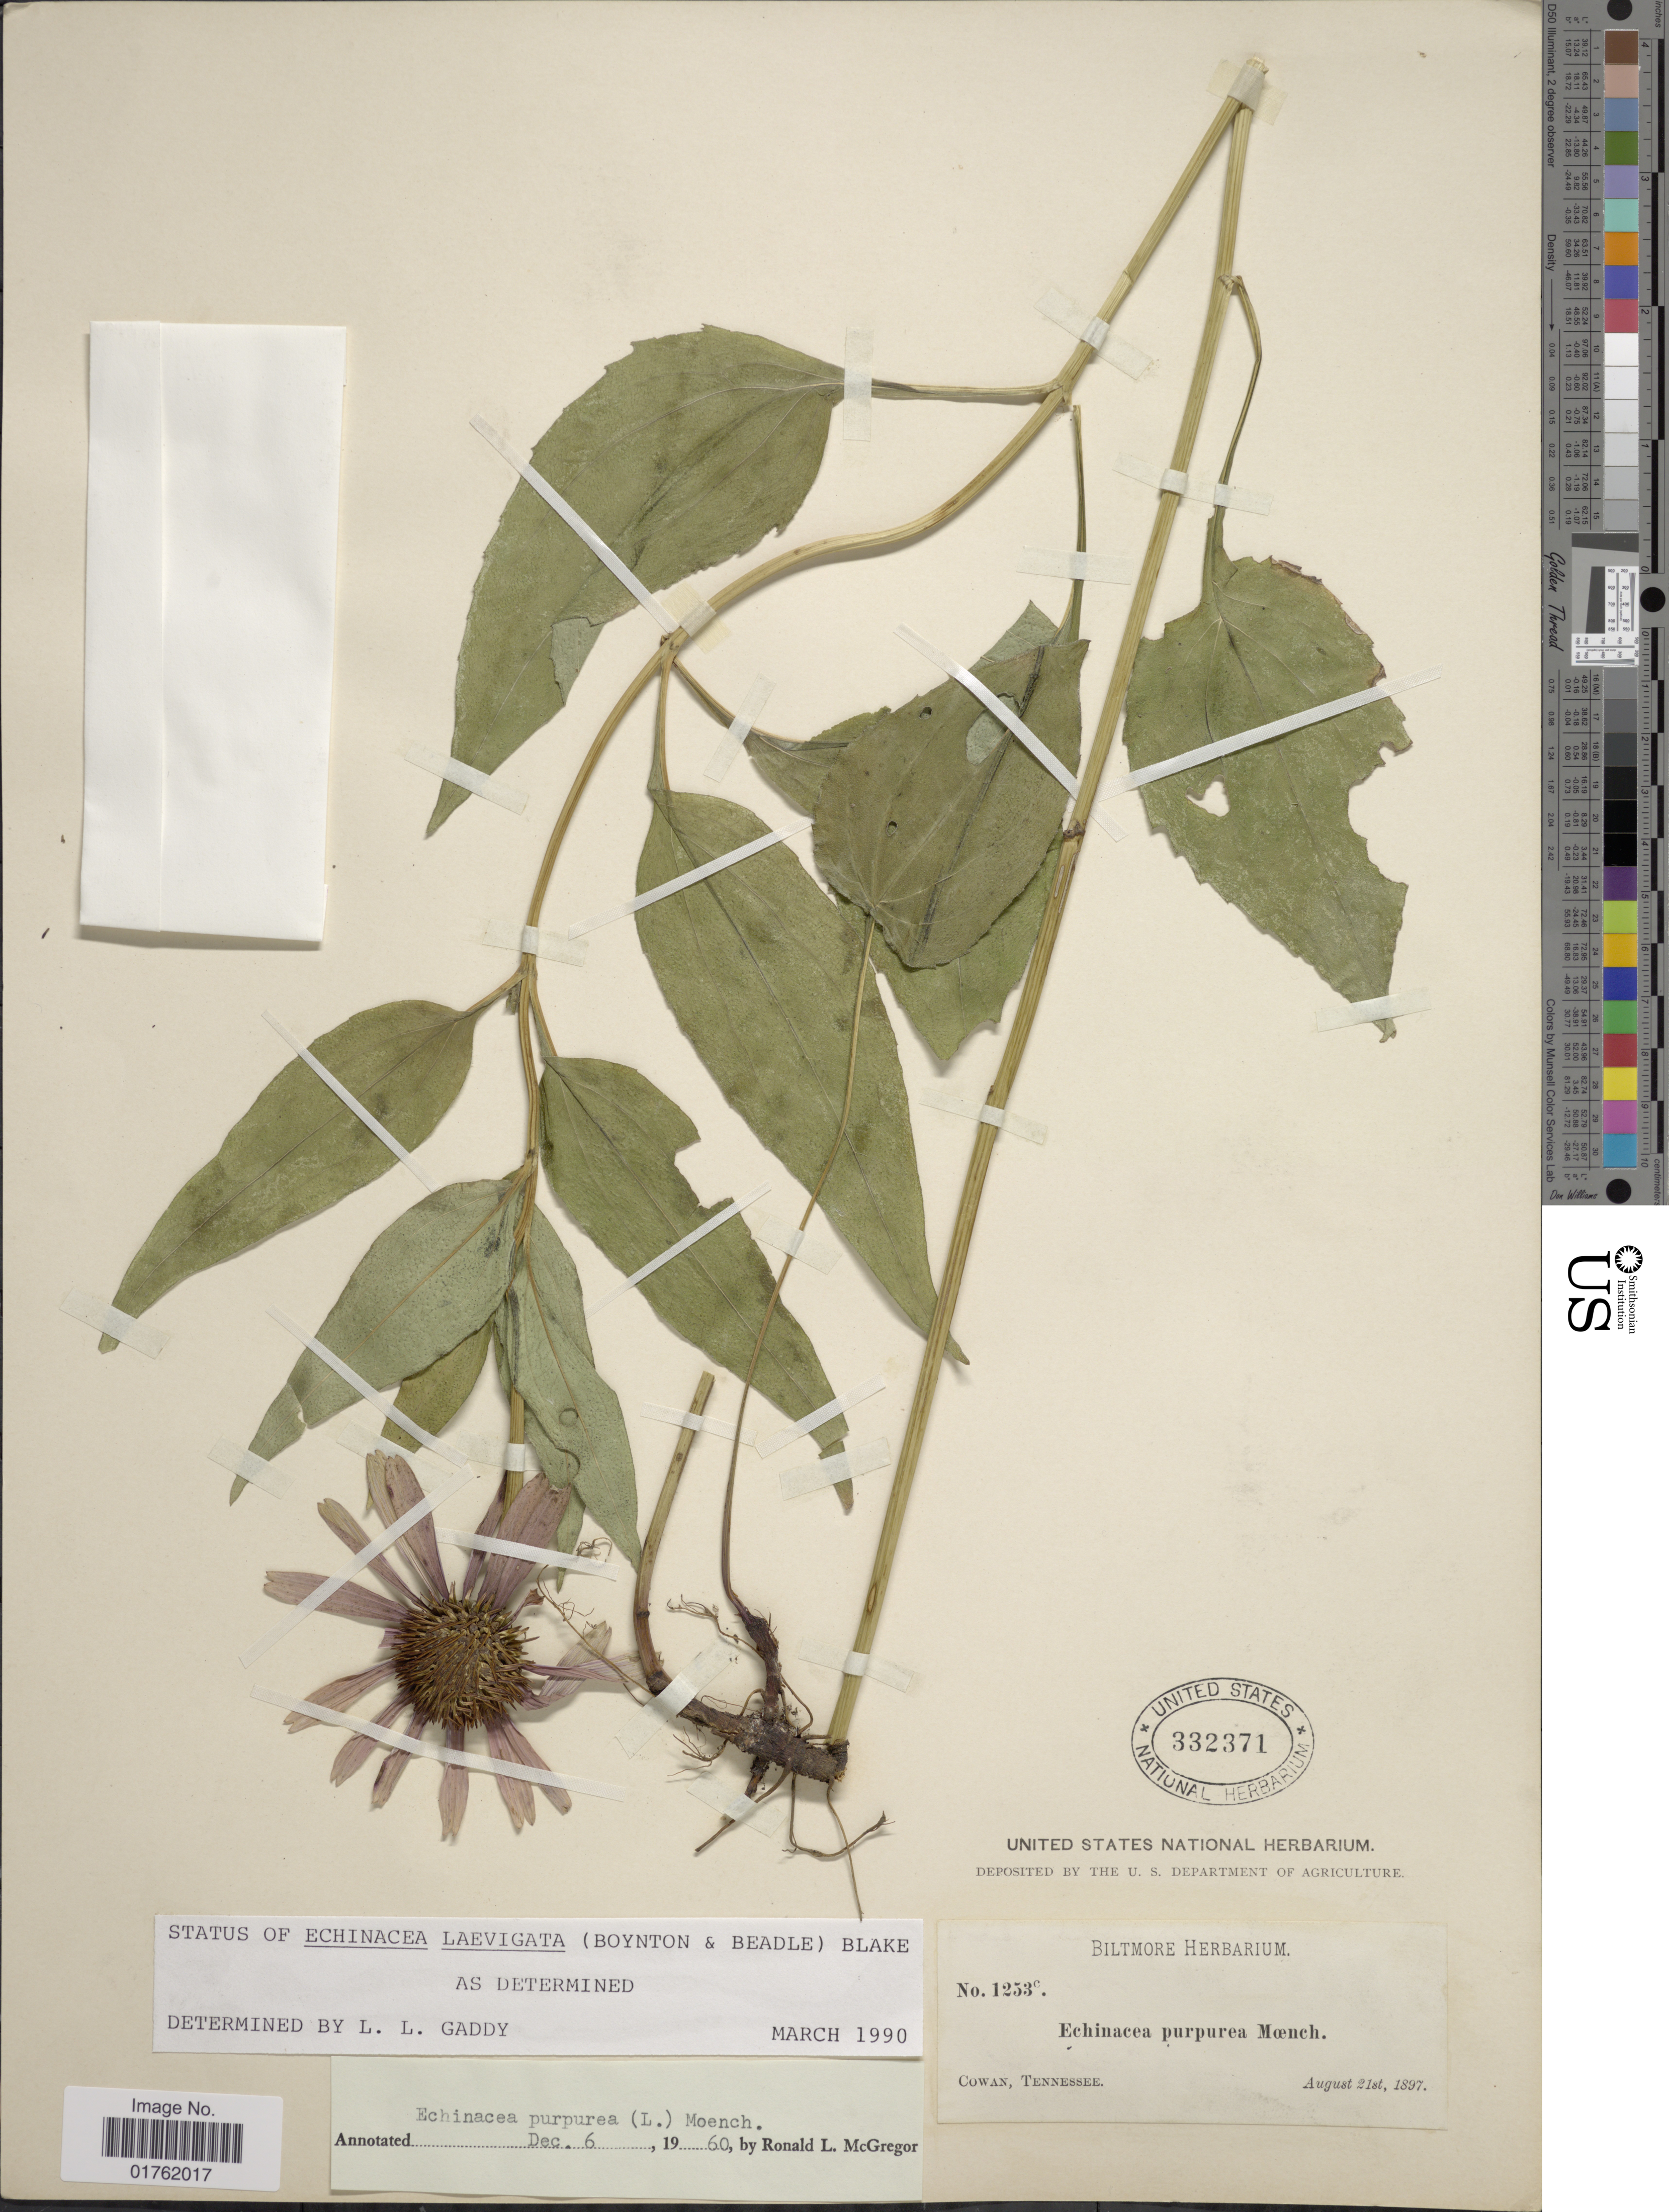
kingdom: Plantae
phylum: Tracheophyta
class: Magnoliopsida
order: Asterales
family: Asteraceae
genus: Echinacea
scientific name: Echinacea purpurea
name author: (L.) Moench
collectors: ex herb. Biltmore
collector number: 1253c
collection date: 1897-08-21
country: United States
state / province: Tennessee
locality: Cowan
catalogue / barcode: US 332371